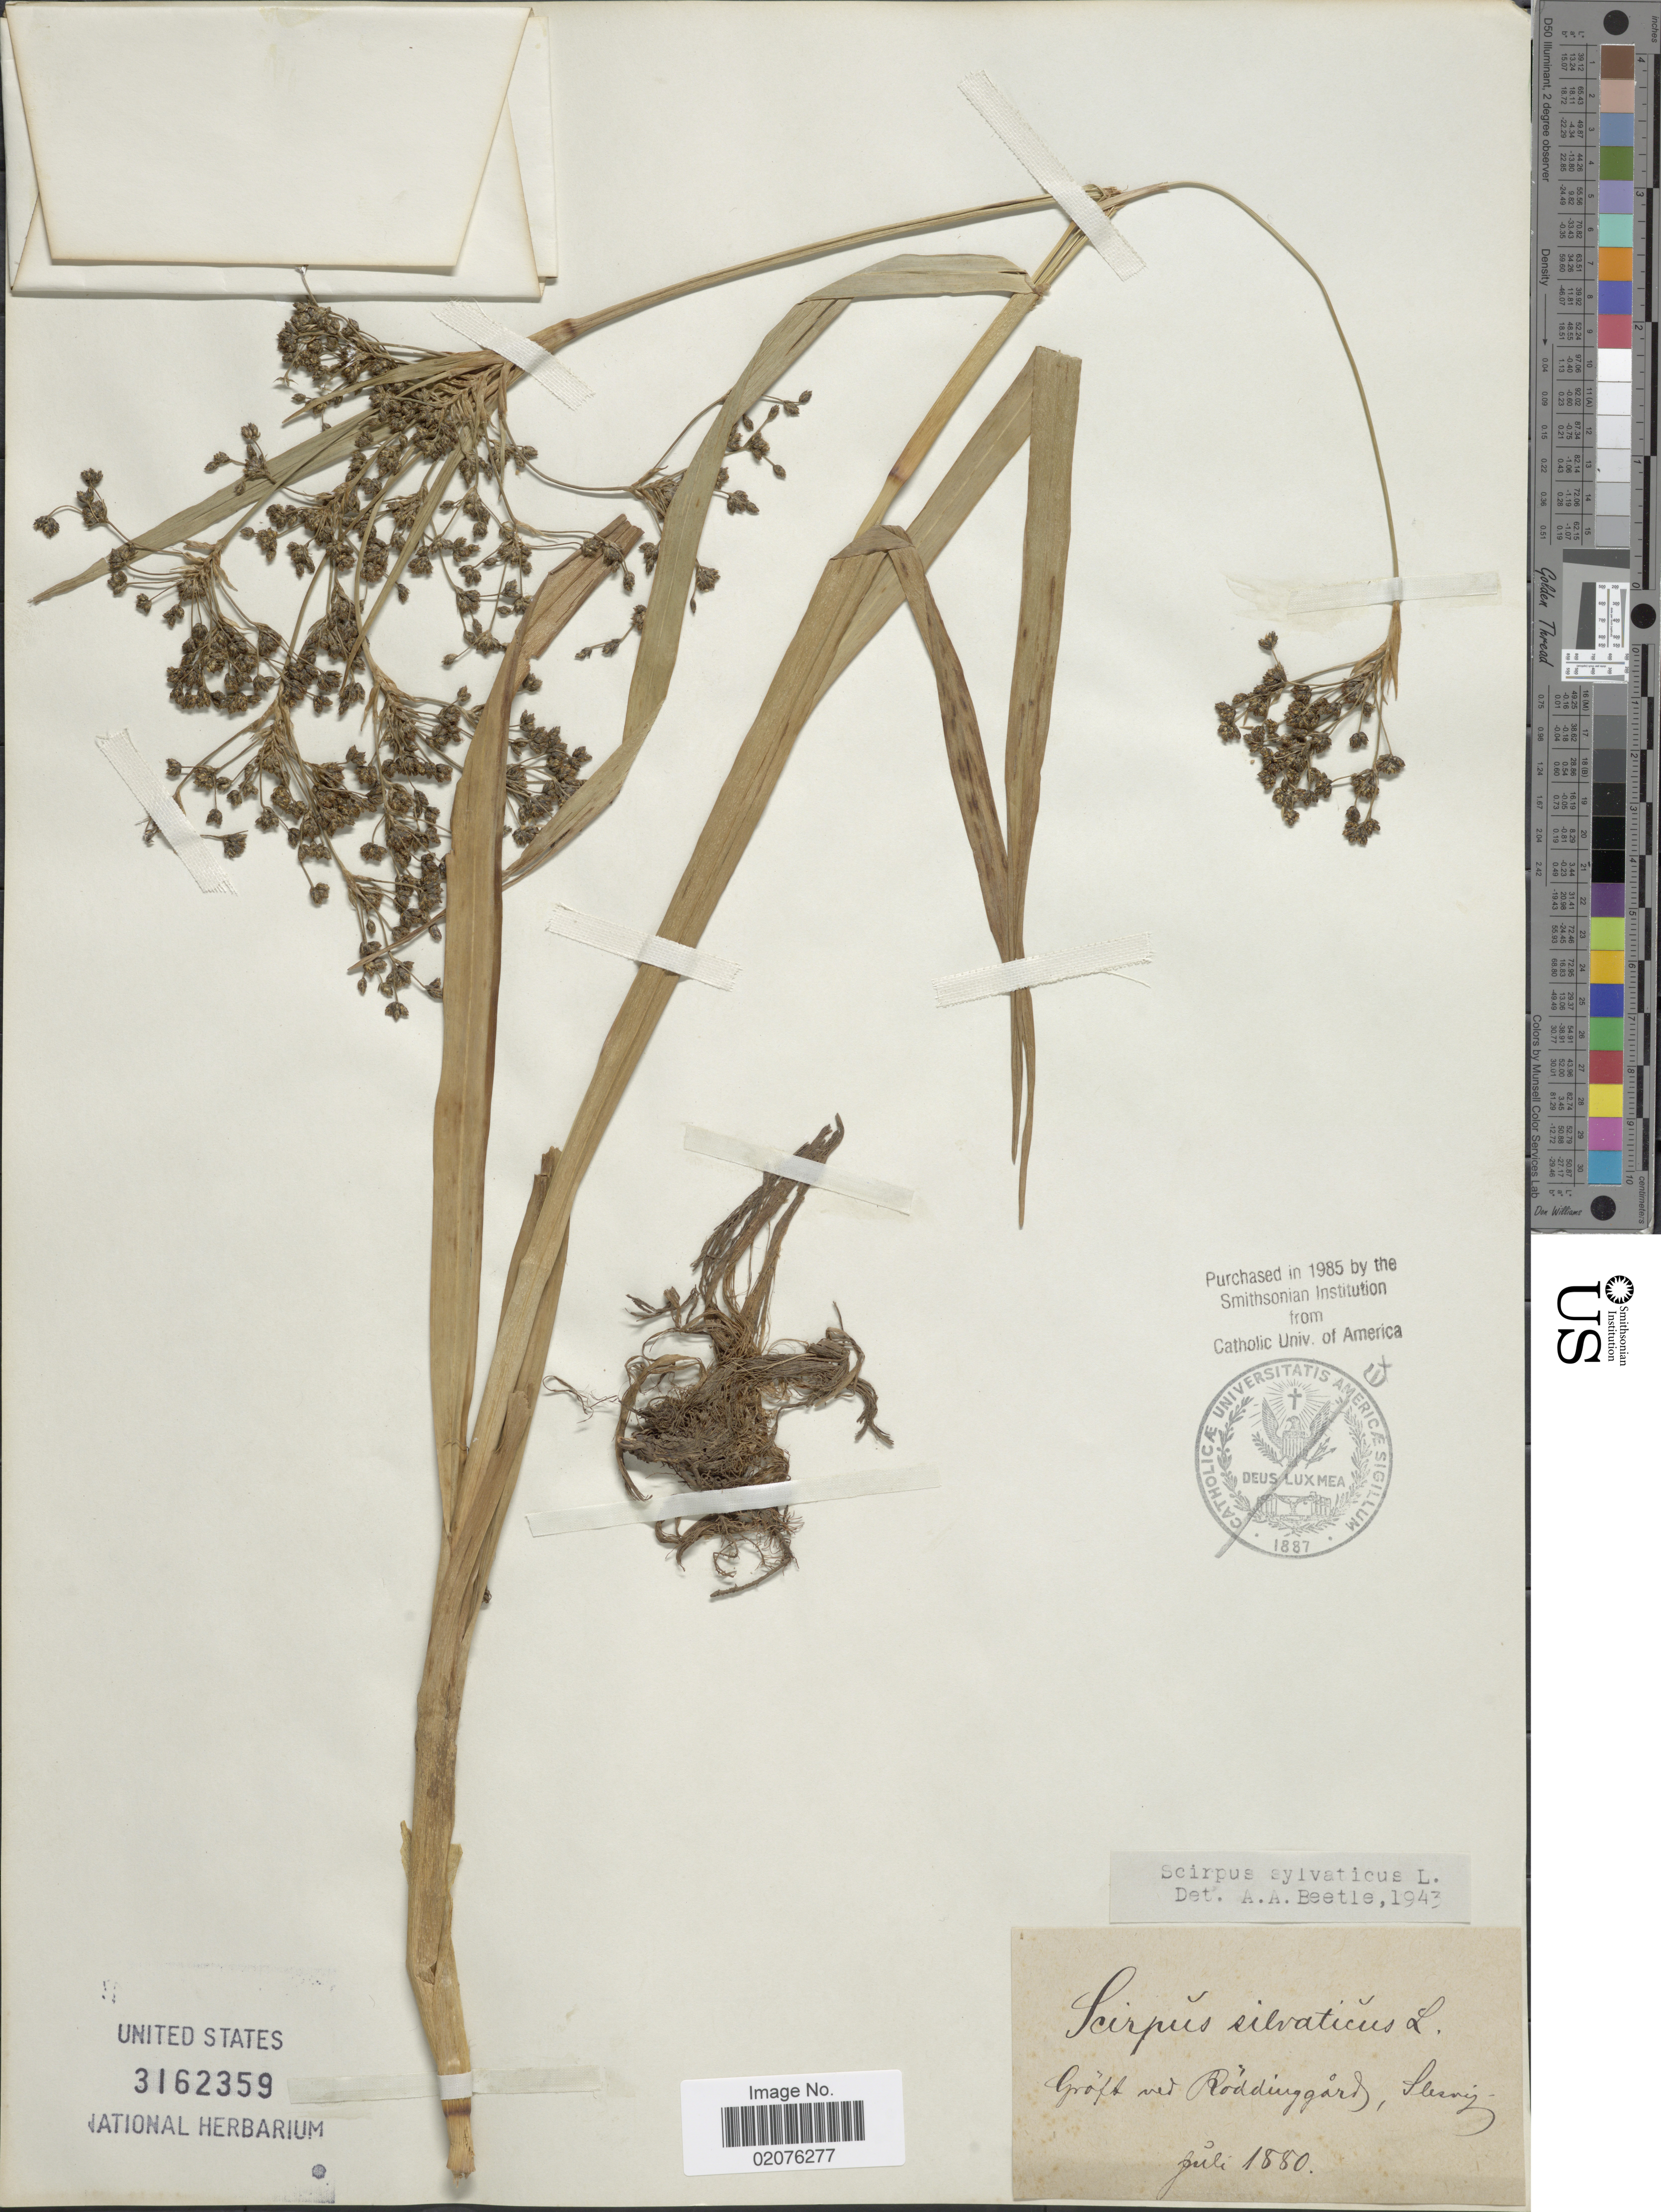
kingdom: Plantae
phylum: Tracheophyta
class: Liliopsida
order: Poales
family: Cyperaceae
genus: Scirpus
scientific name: Scirpus sylvaticus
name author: L.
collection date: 1880-07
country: Denmark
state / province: Syddanmark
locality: Rodding gård, Slesvig (Schleswig)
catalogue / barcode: US 3162359